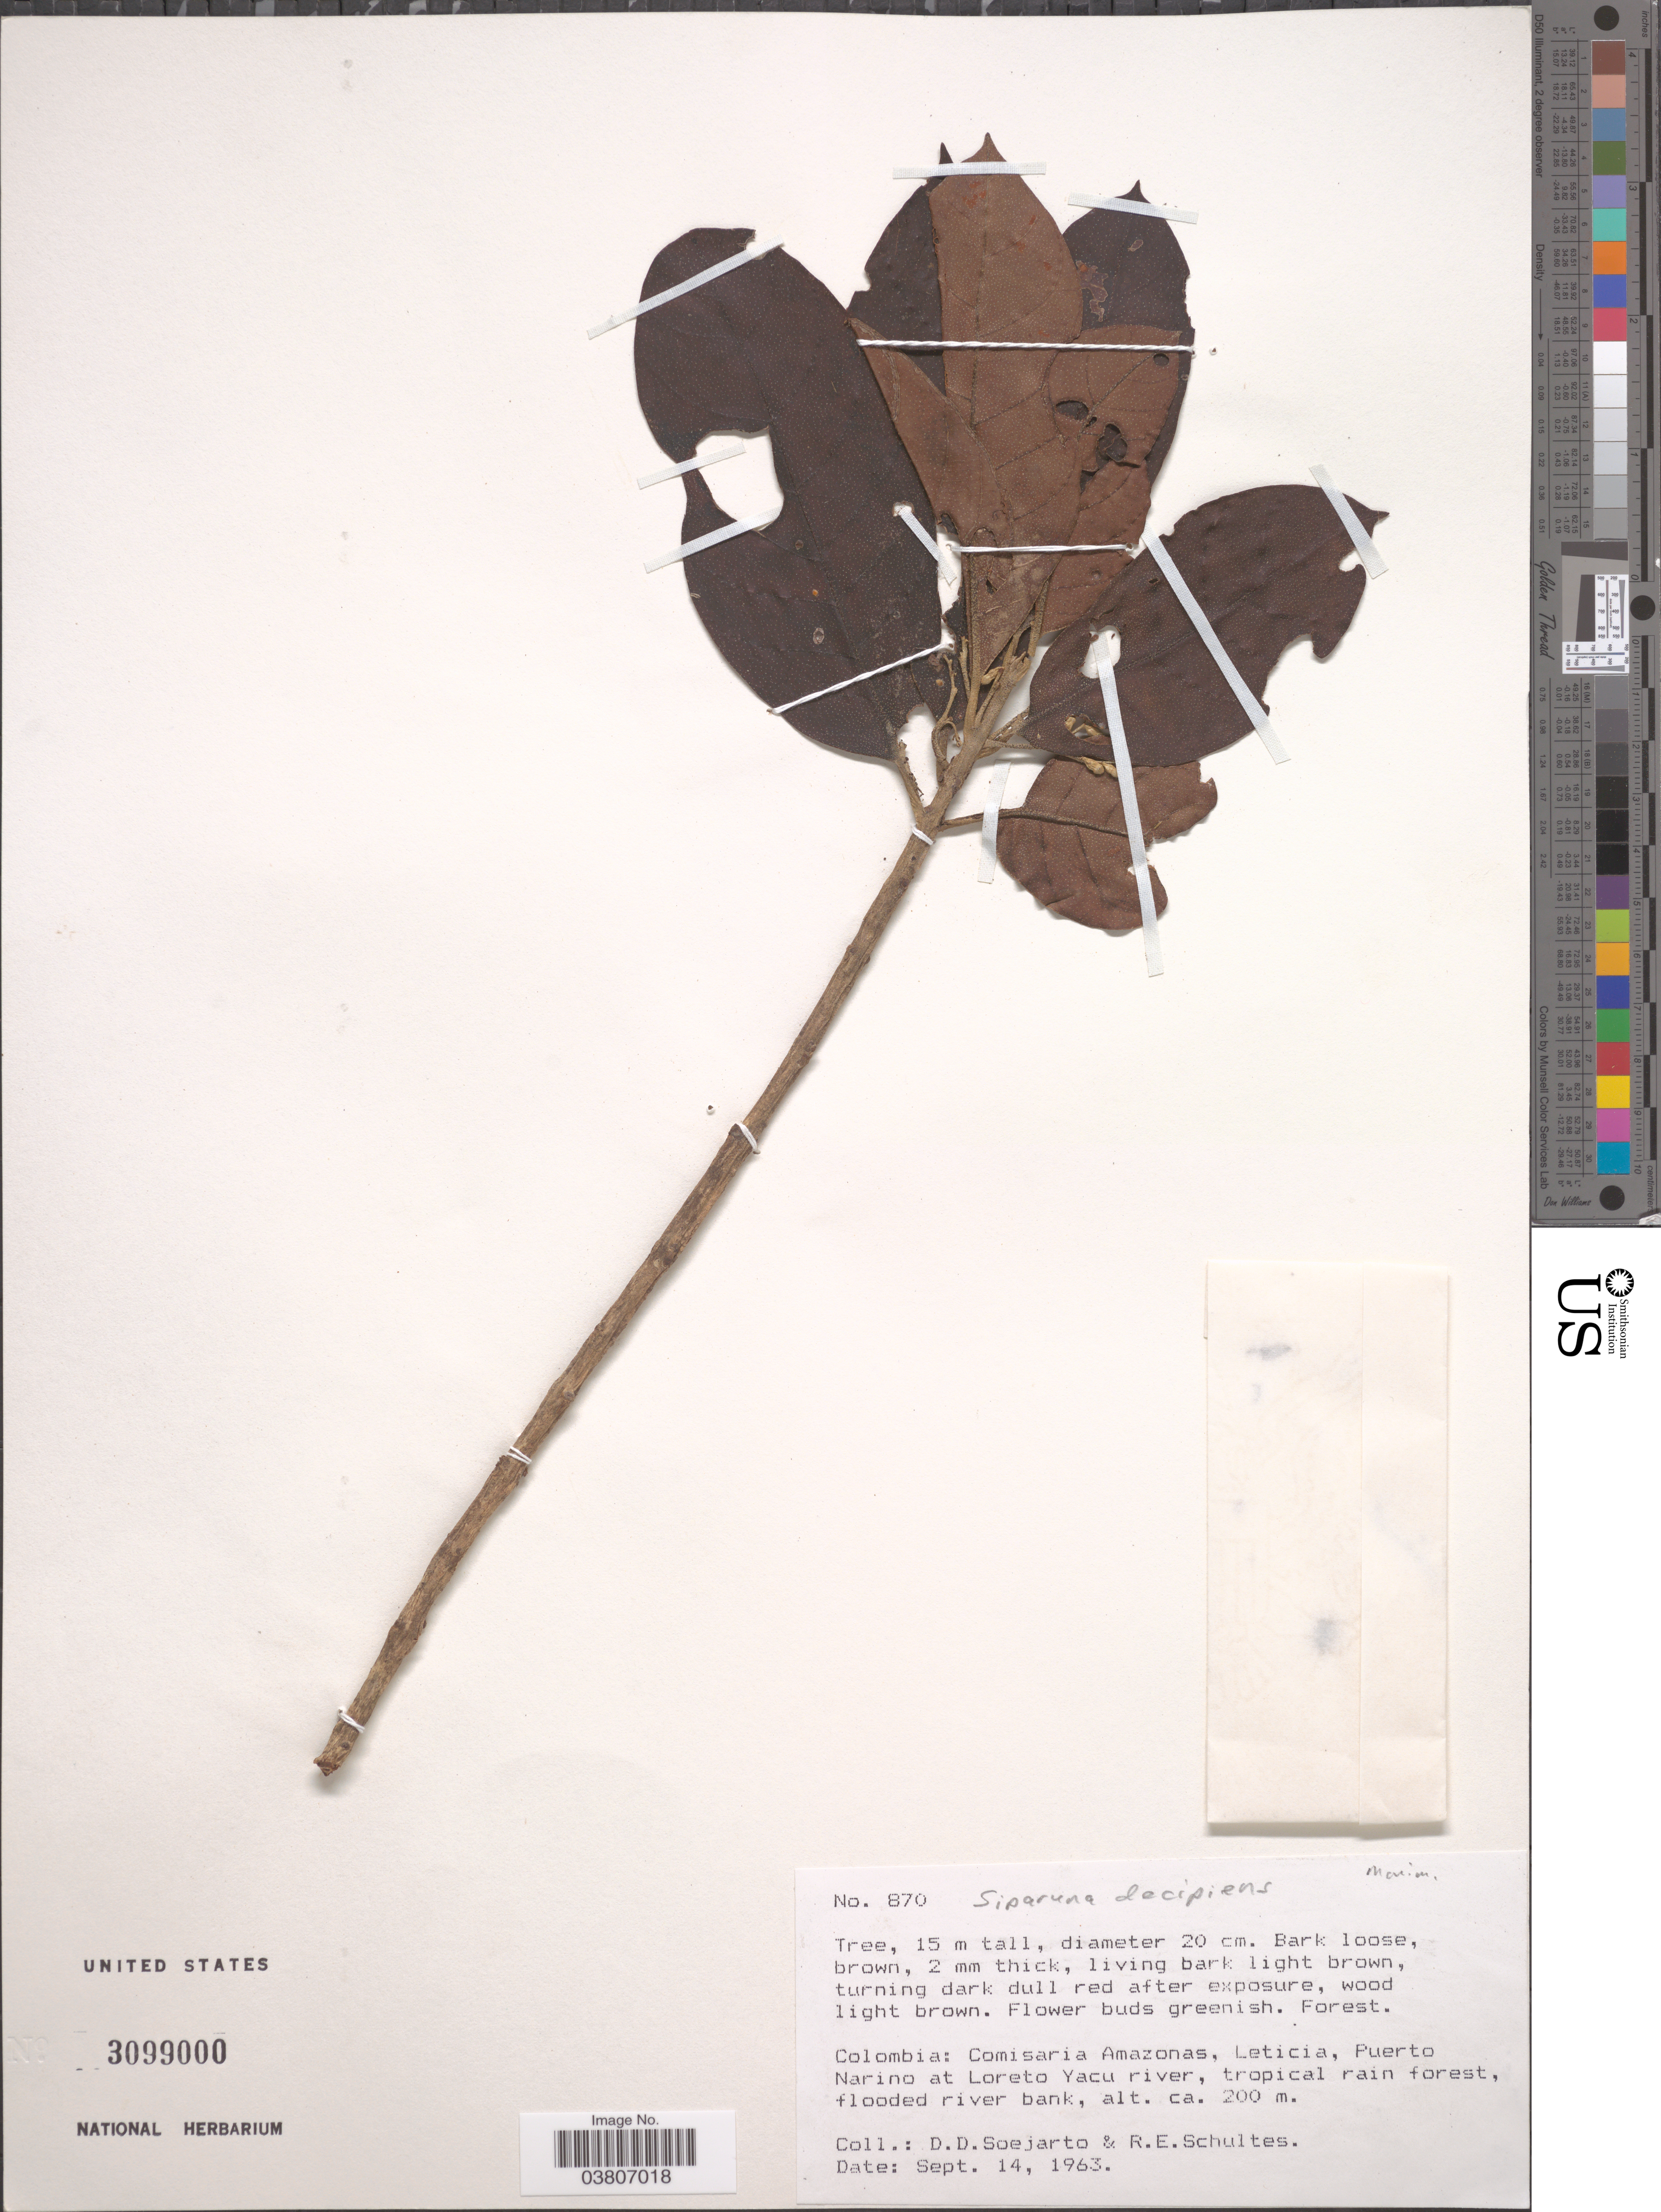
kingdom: Plantae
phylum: Tracheophyta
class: Magnoliopsida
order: Laurales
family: Siparunaceae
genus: Siparuna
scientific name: Siparuna decipiens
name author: (Tul.) A. DC.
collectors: R. E. Schultes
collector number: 870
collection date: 1963-09-14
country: Colombia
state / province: Amazônas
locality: Comisaria Amazonas, Leticia, Puerto Narino at Loreto Yacu river, tropical rain forest, flooded river bank.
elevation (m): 200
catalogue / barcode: US 3099000